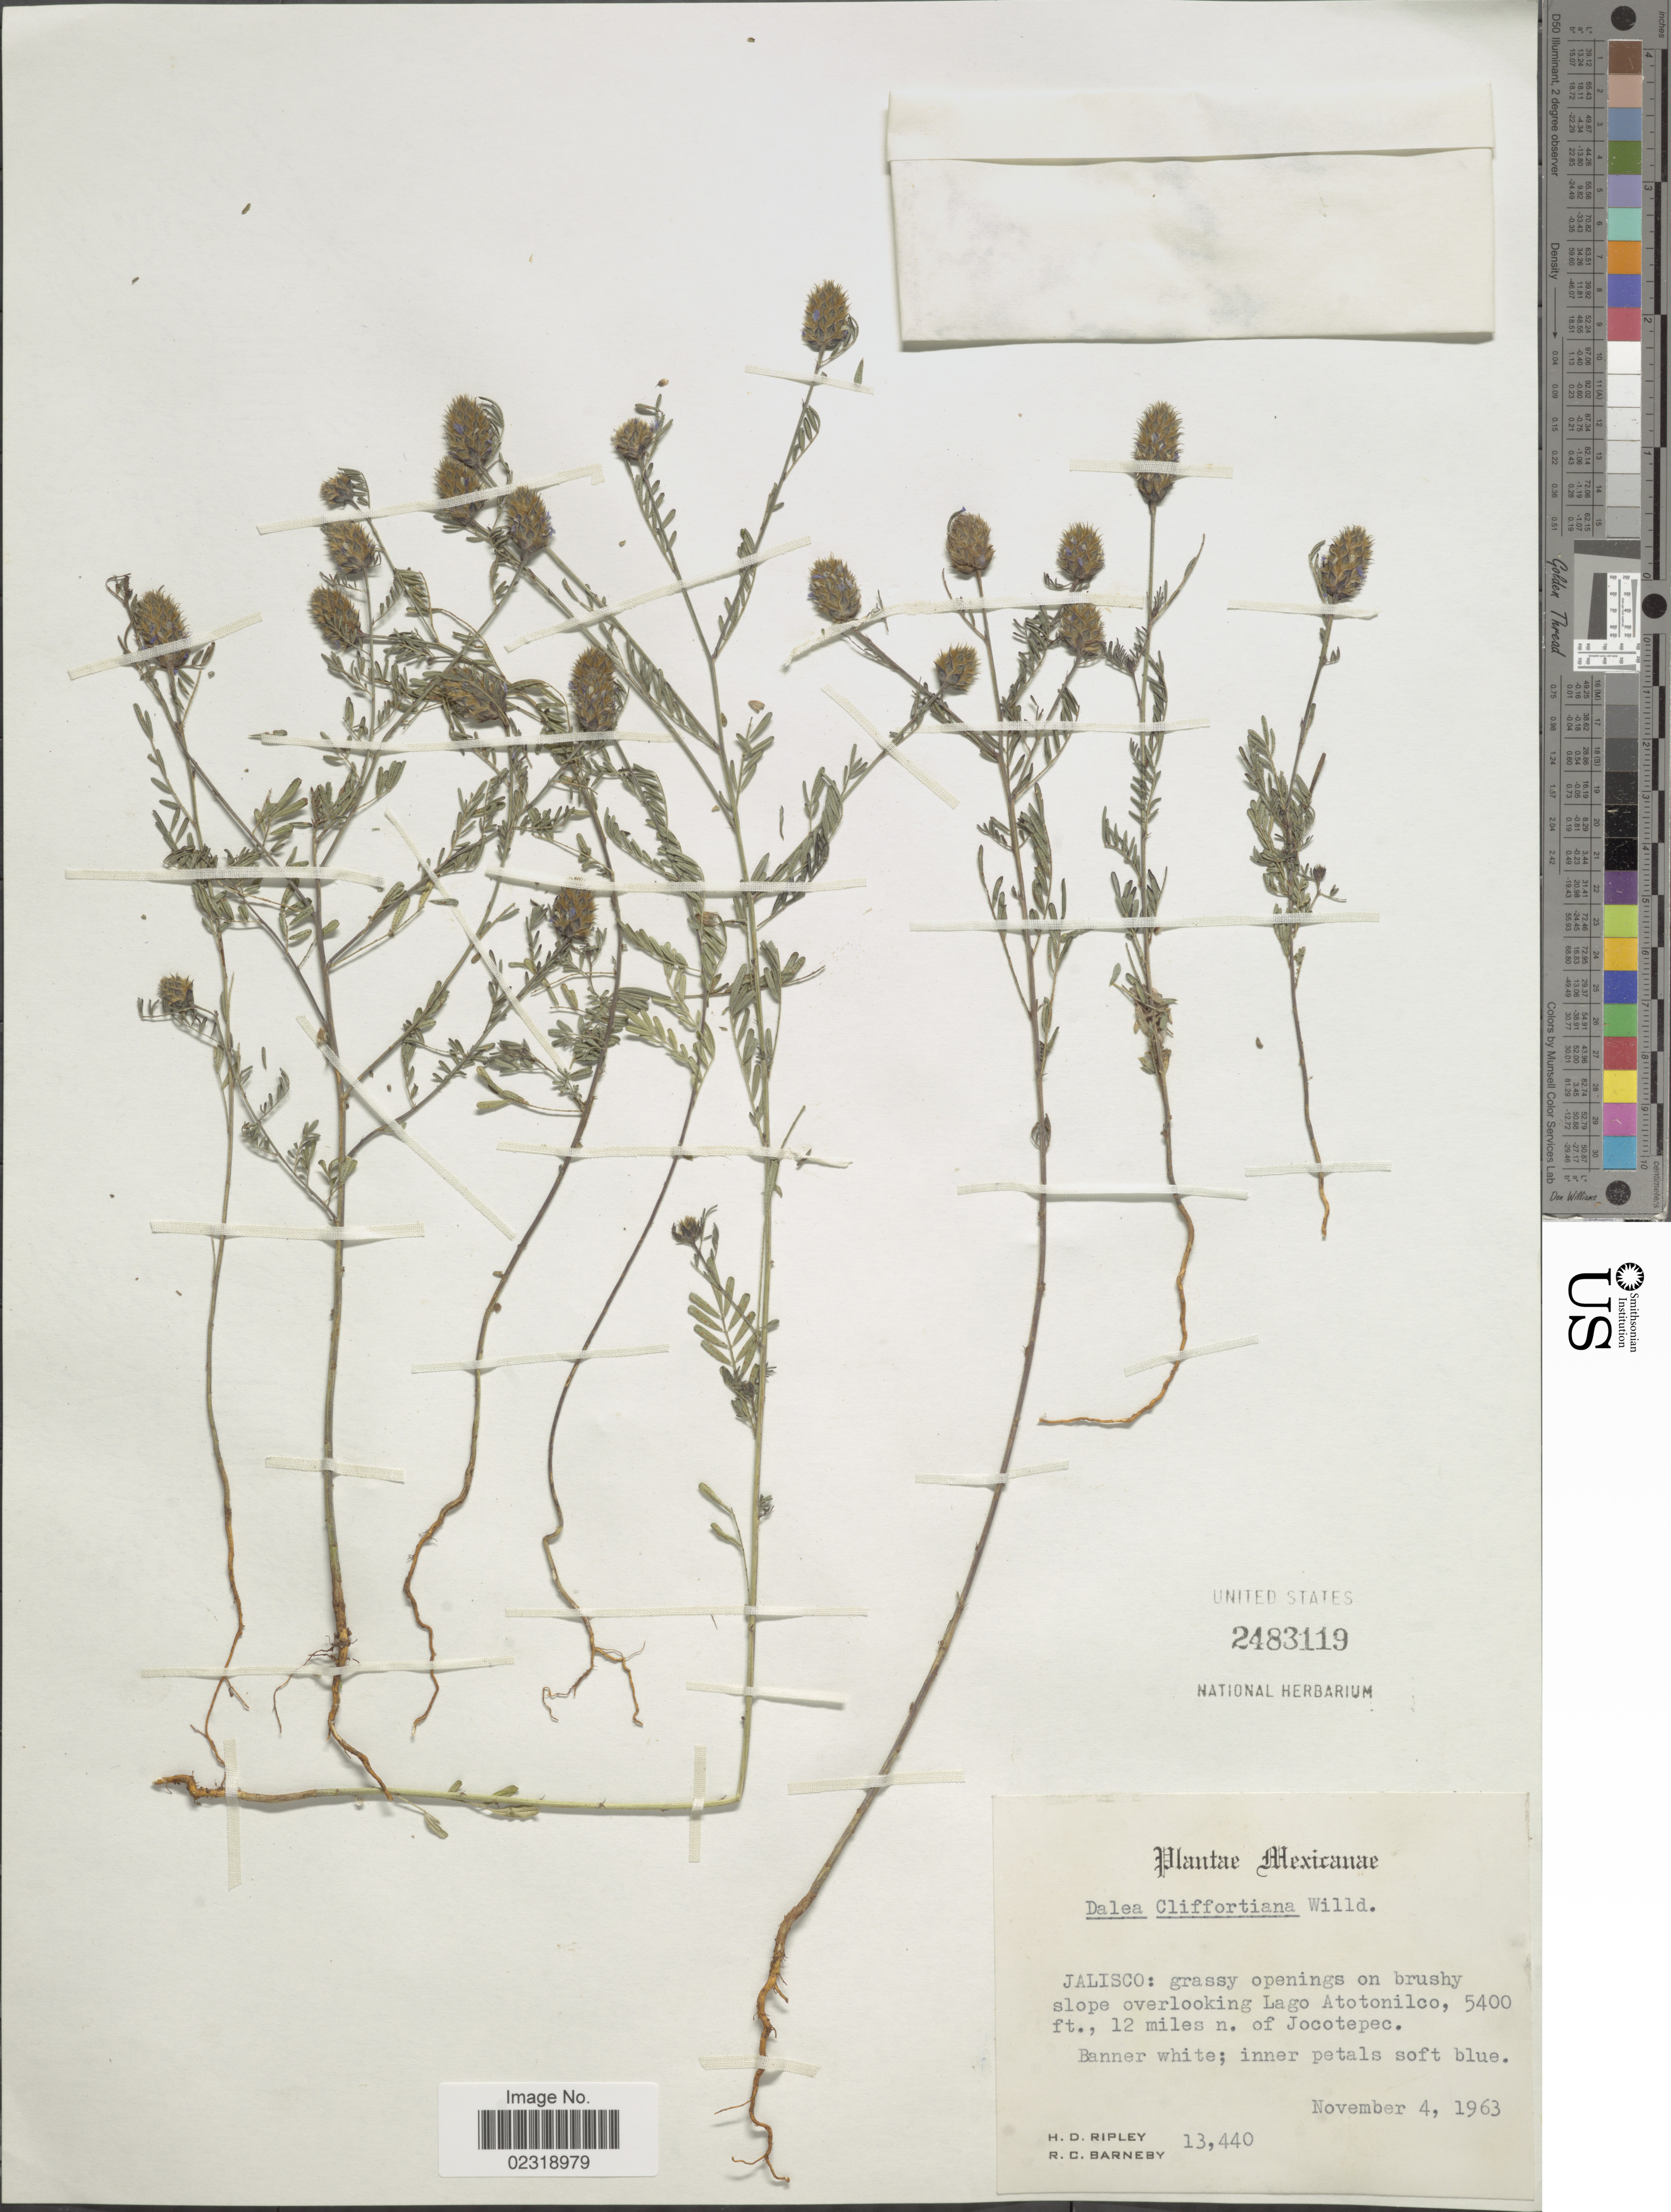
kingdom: Plantae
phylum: Tracheophyta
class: Magnoliopsida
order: Fabales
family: Fabaceae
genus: Dalea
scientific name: Dalea cliffortiana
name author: Willd.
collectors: H. Ripley & R. C. Barneby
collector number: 13440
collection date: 1963-11-04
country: Mexico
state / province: Jalisco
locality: Jalisco: grassy openings on brushy slope overlooking Lago Atotonilco.12 miles n. of Jocotepec.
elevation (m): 1646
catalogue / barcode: US 2483119